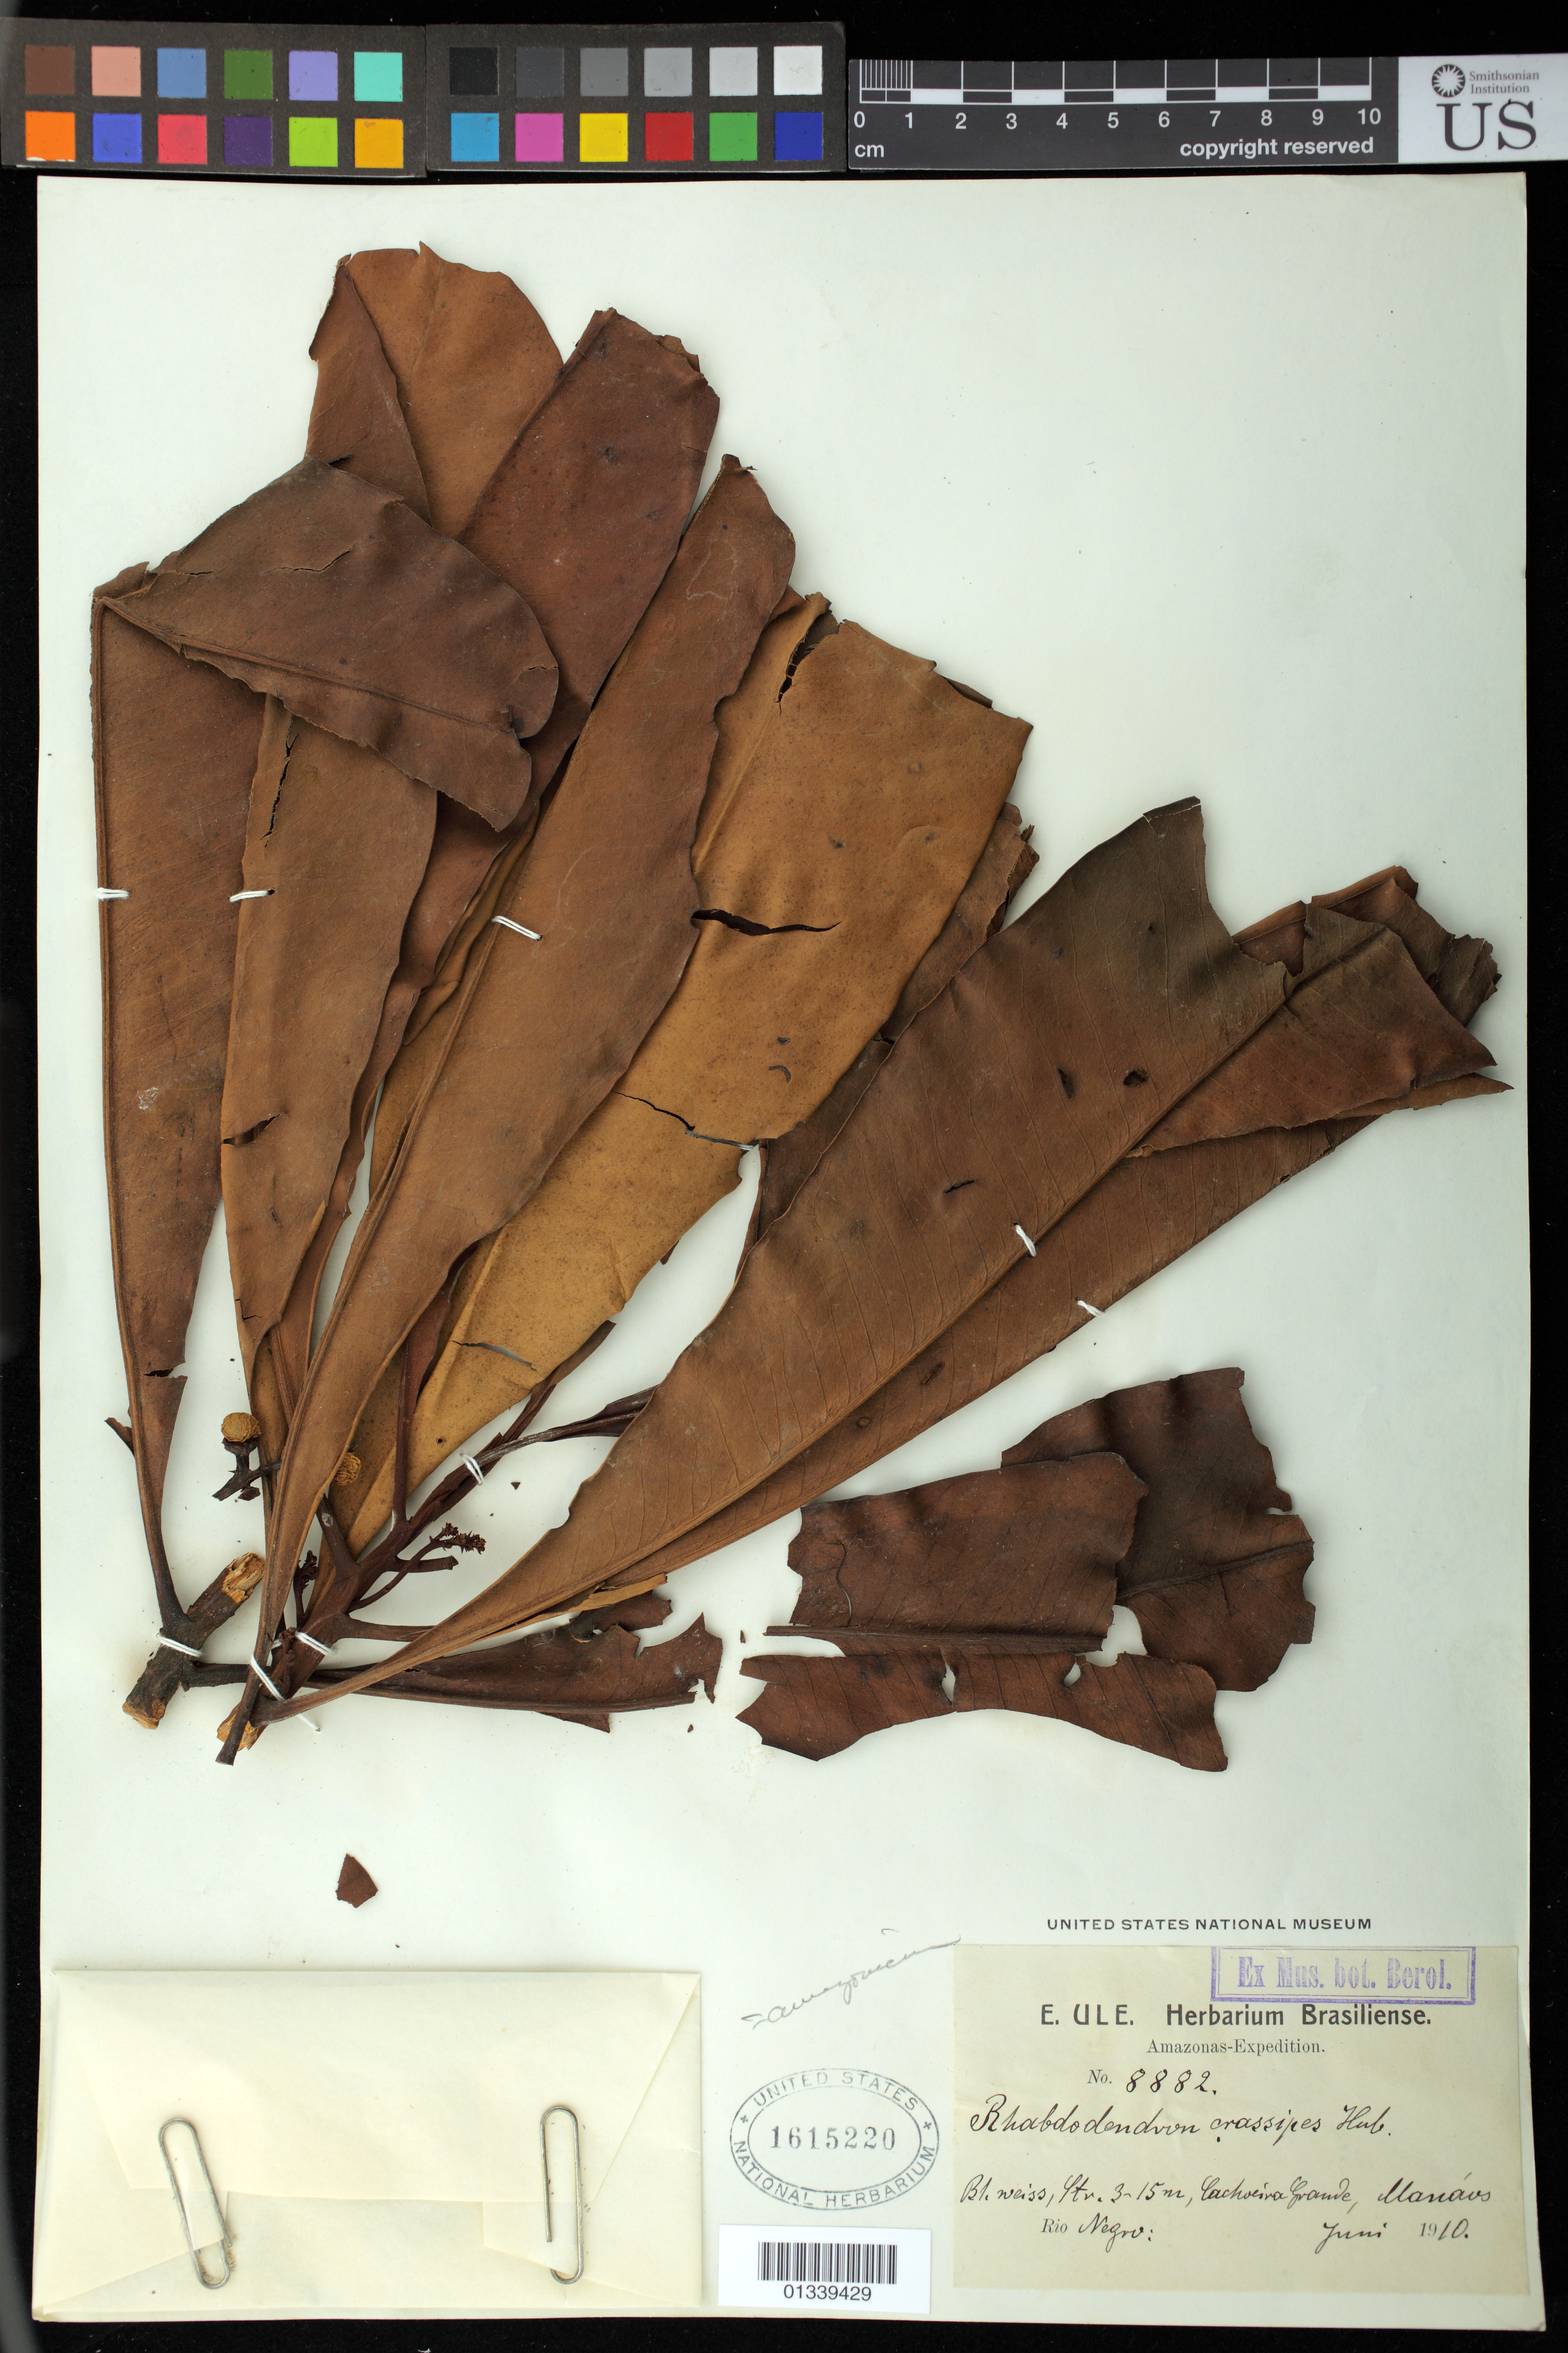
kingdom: Plantae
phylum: Tracheophyta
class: Magnoliopsida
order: Caryophyllales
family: Rhabdodendraceae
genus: Rhabdodendron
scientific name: Rhabdodendron amazonicum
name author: (Spruce ex Benth.) Huber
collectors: E. H. Ule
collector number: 8882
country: Brazil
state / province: Amazonas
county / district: Manaus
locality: Cachoeira Grande. Rio Negro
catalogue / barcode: US 1615220